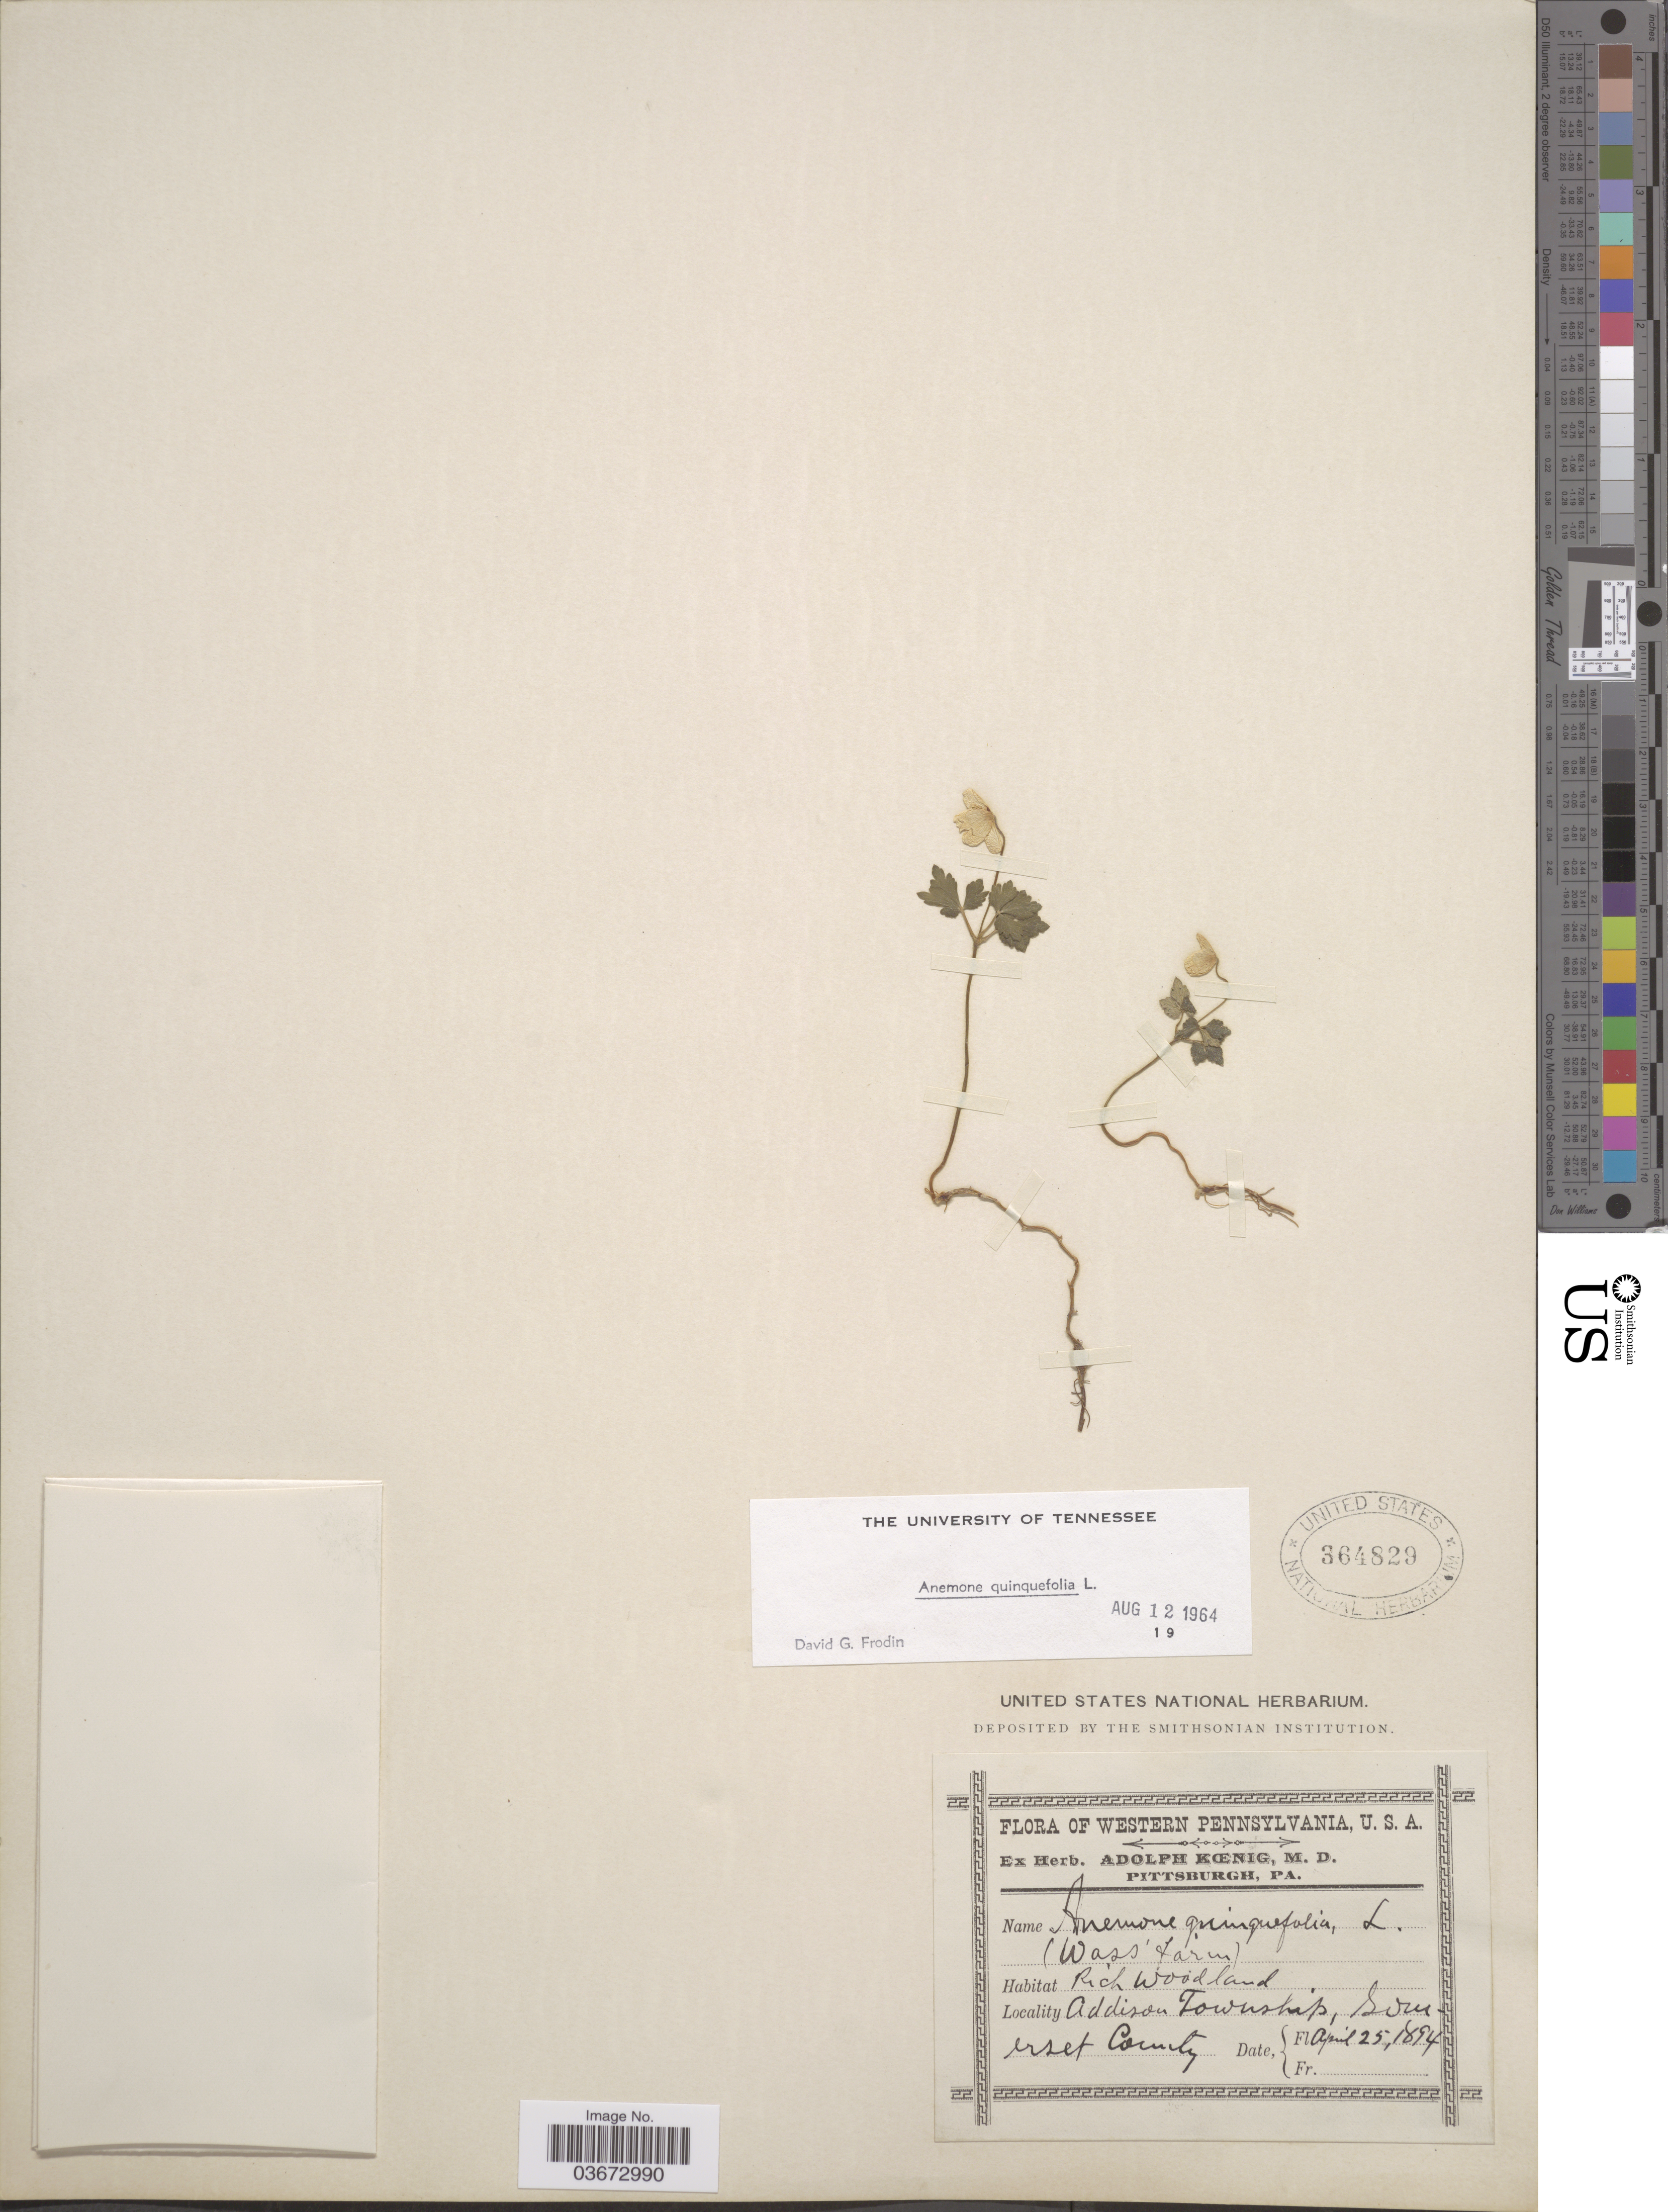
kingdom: Plantae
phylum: Tracheophyta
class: Magnoliopsida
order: Ranunculales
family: Ranunculaceae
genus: Anemone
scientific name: Anemone quinquefolia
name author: L.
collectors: Ex herb. Adolph Kænig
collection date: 1894-04-25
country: United States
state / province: Pennsylvania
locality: Western Pennsylvania. Addison Townstrip, Somerset County.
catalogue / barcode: US 364829